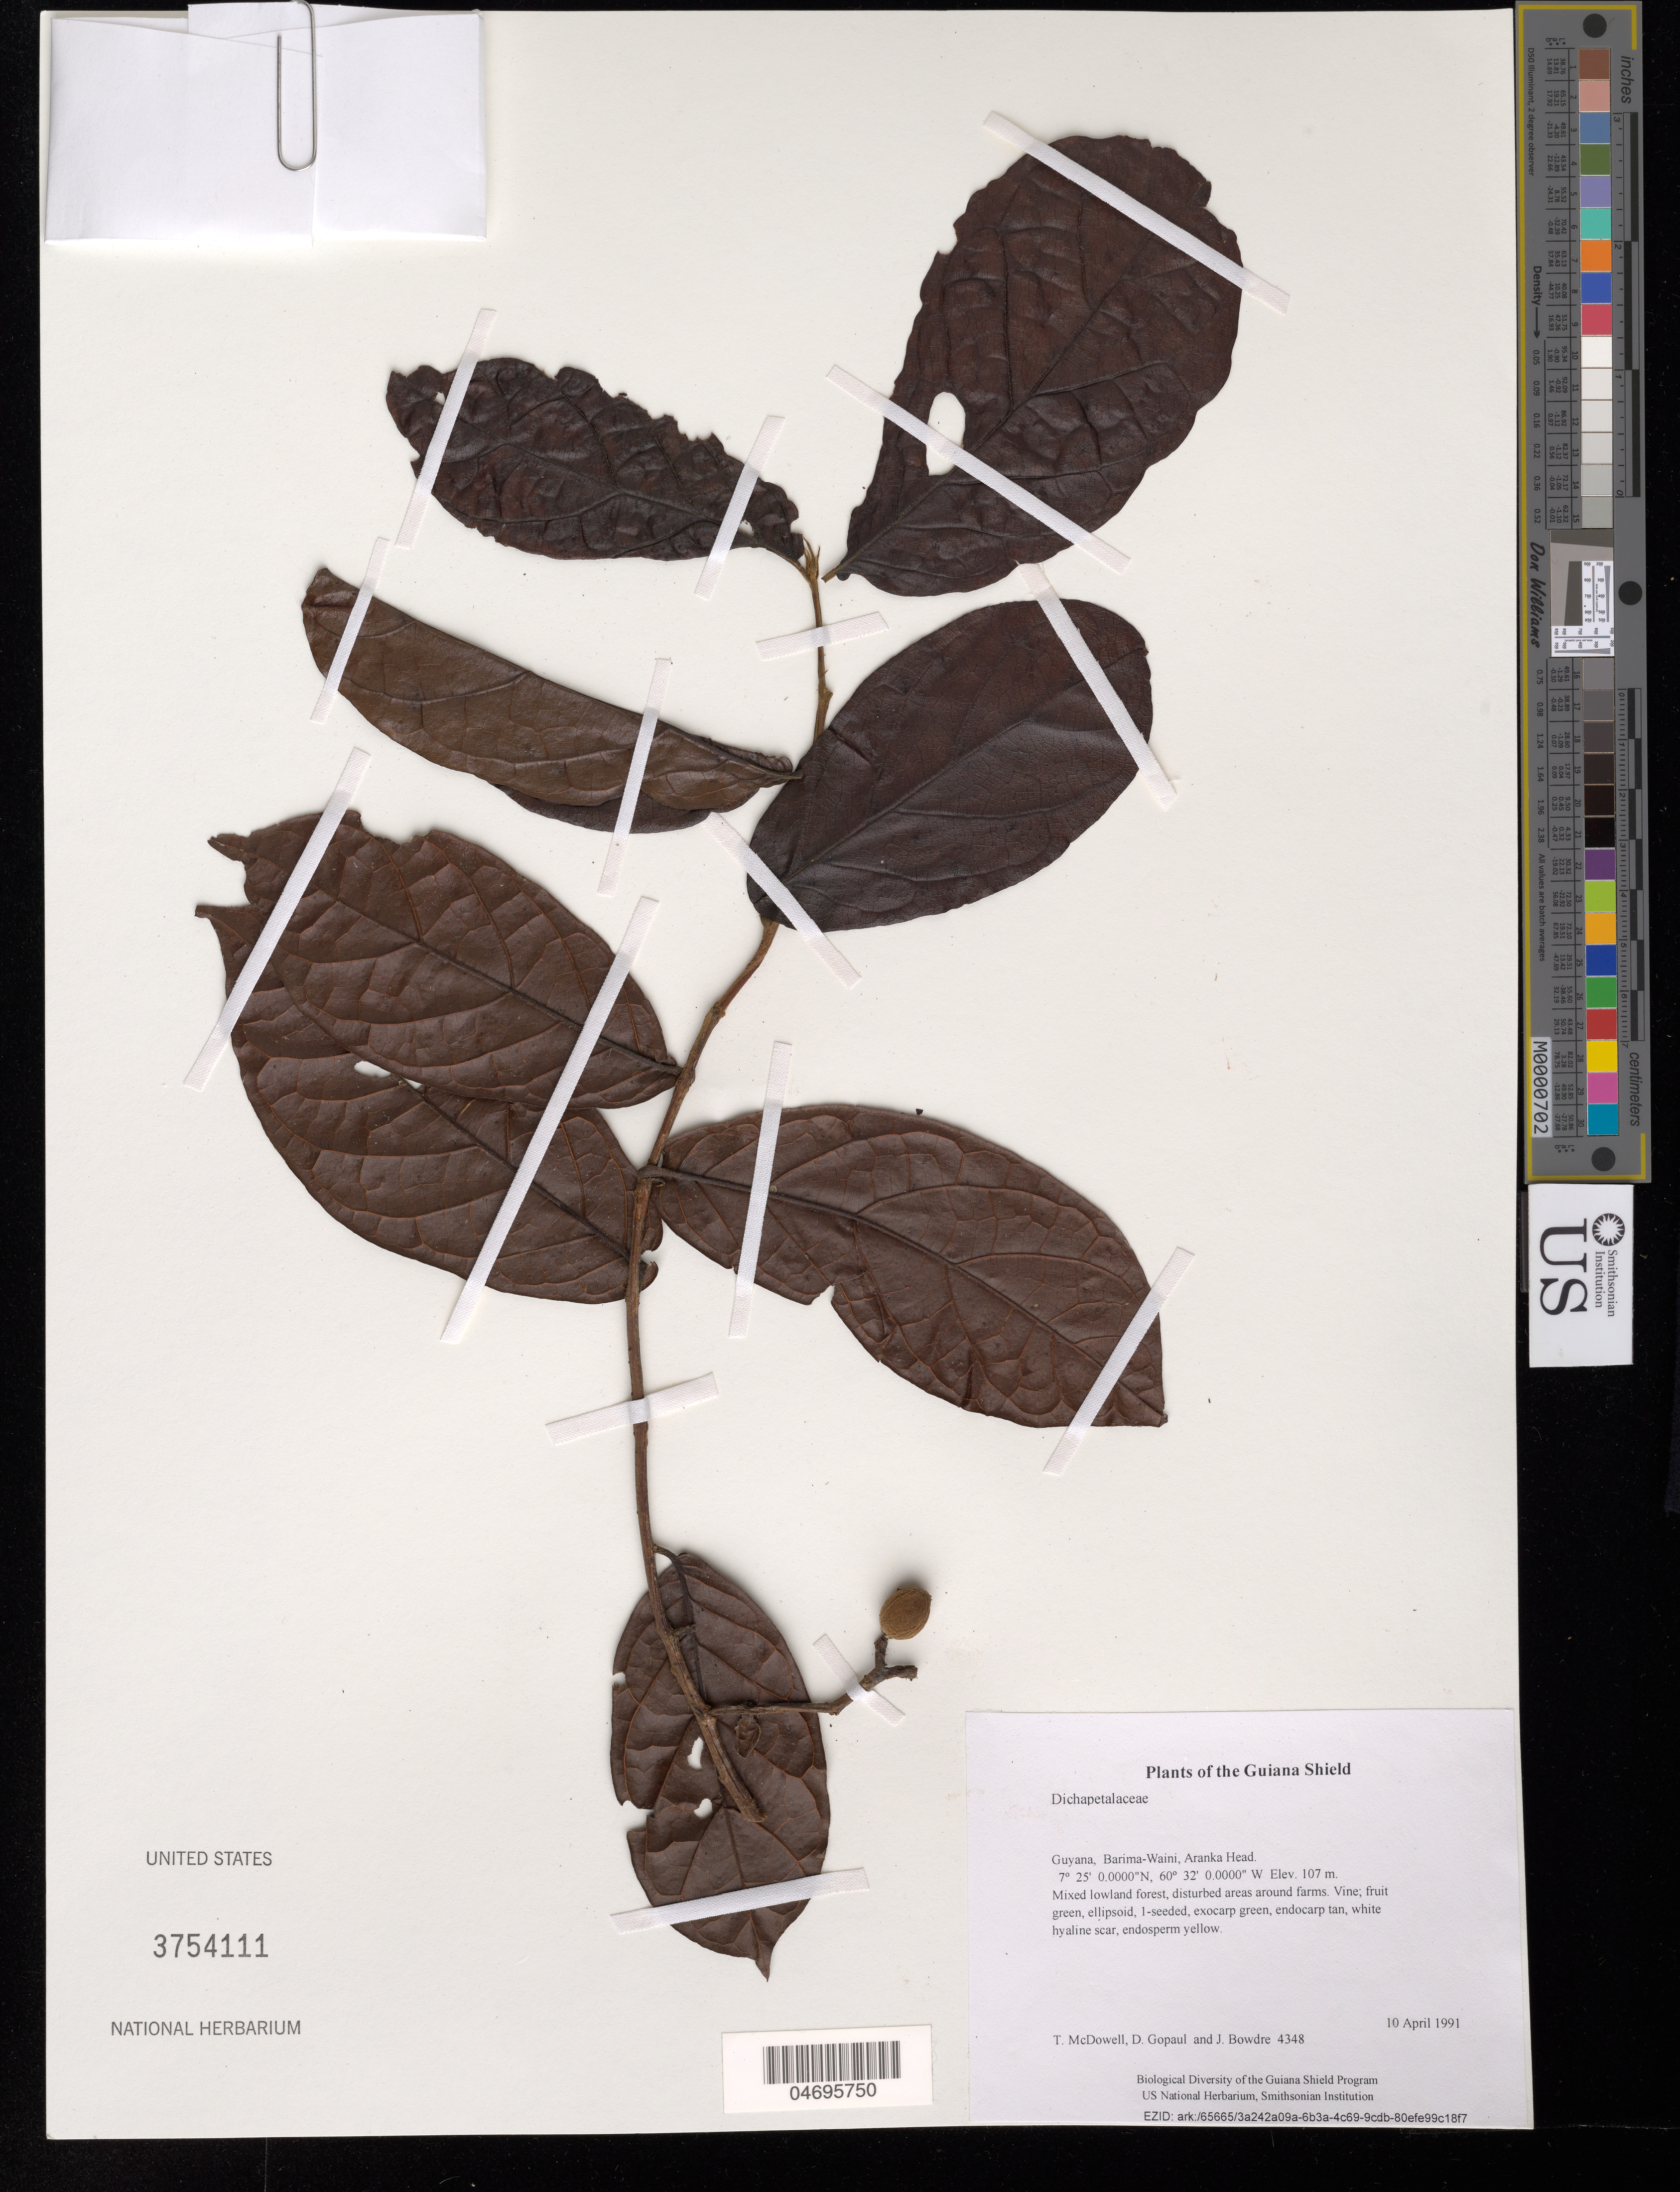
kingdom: Plantae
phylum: Tracheophyta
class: Magnoliopsida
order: Malpighiales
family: Dichapetalaceae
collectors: T. McDowell, D. Gopaul & J. Bowdre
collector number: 4348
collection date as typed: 10 April 1991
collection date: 1991-04-10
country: Guyana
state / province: Barima-Waini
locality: Aranka Head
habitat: Mixed lowland forest, disturbed areas around farms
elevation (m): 107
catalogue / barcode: US 3754111